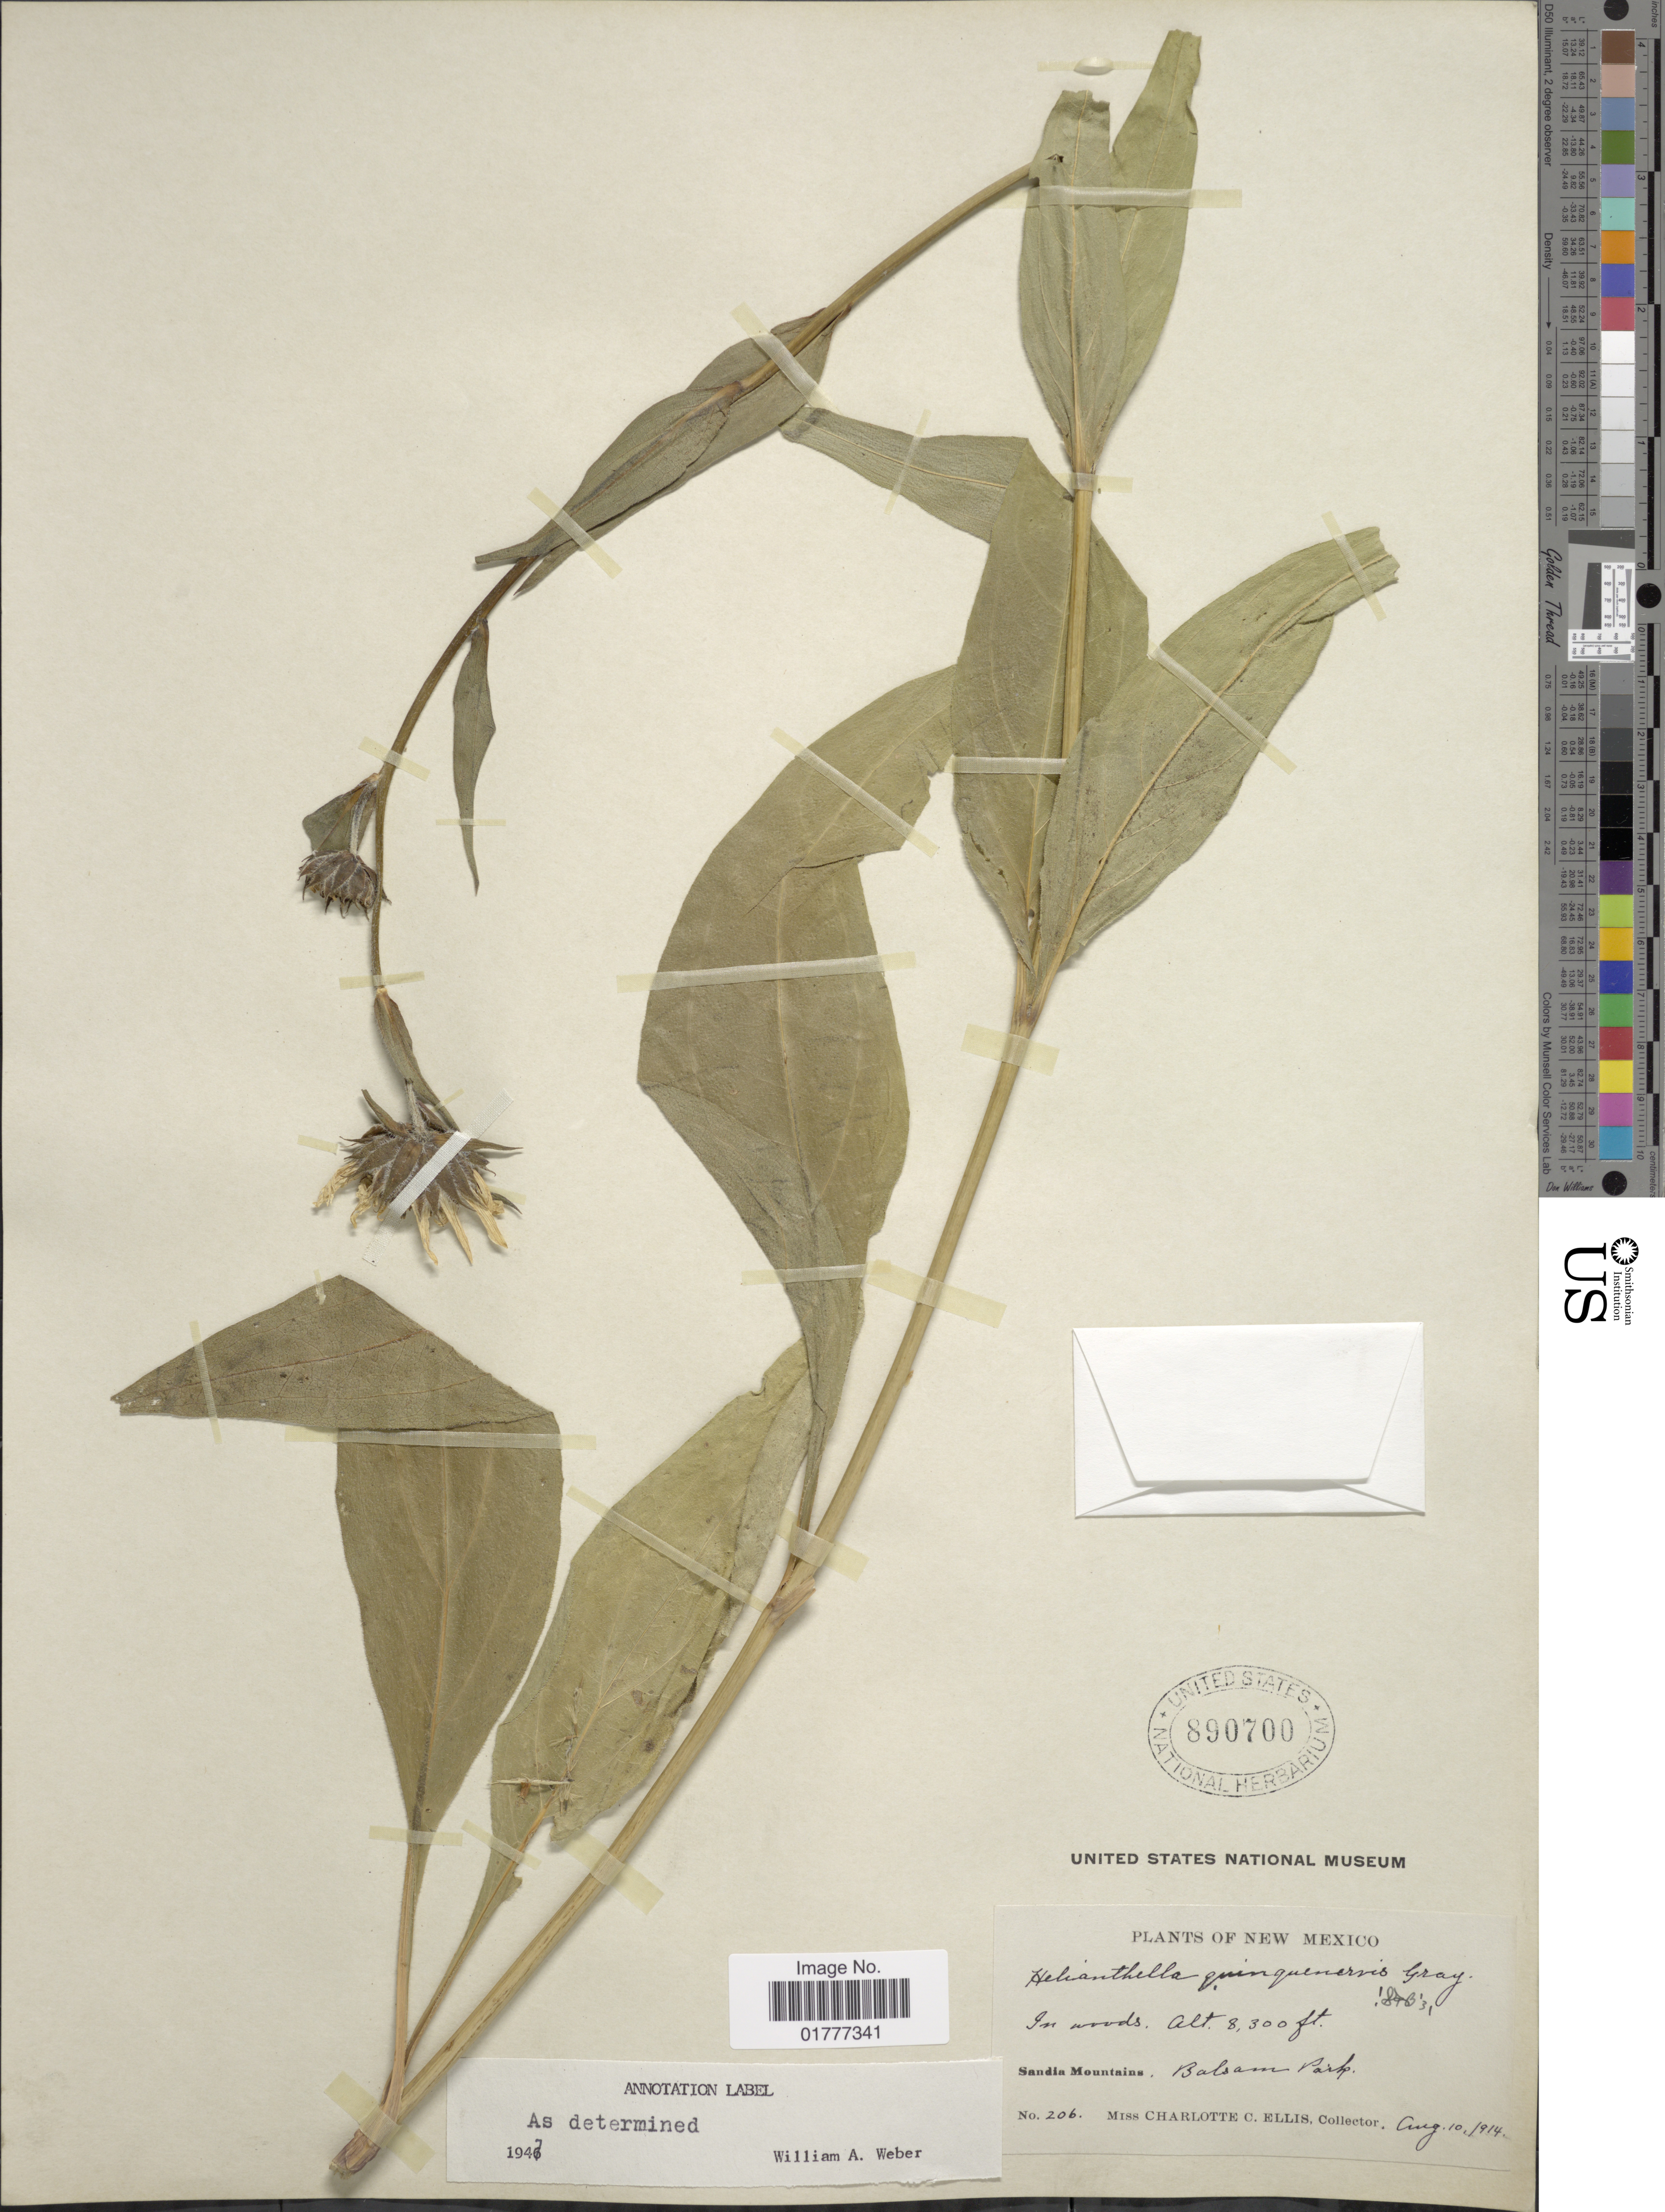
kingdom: Plantae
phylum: Tracheophyta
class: Magnoliopsida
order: Asterales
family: Asteraceae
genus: Helianthella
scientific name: Helianthella quinquenervis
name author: (Hook.) A. Gray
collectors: C. C. Ellis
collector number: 206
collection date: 1914-08-10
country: United States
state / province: New Mexico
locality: In woods, Sandia Mountains, Balsam Park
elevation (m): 2530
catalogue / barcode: US 890700